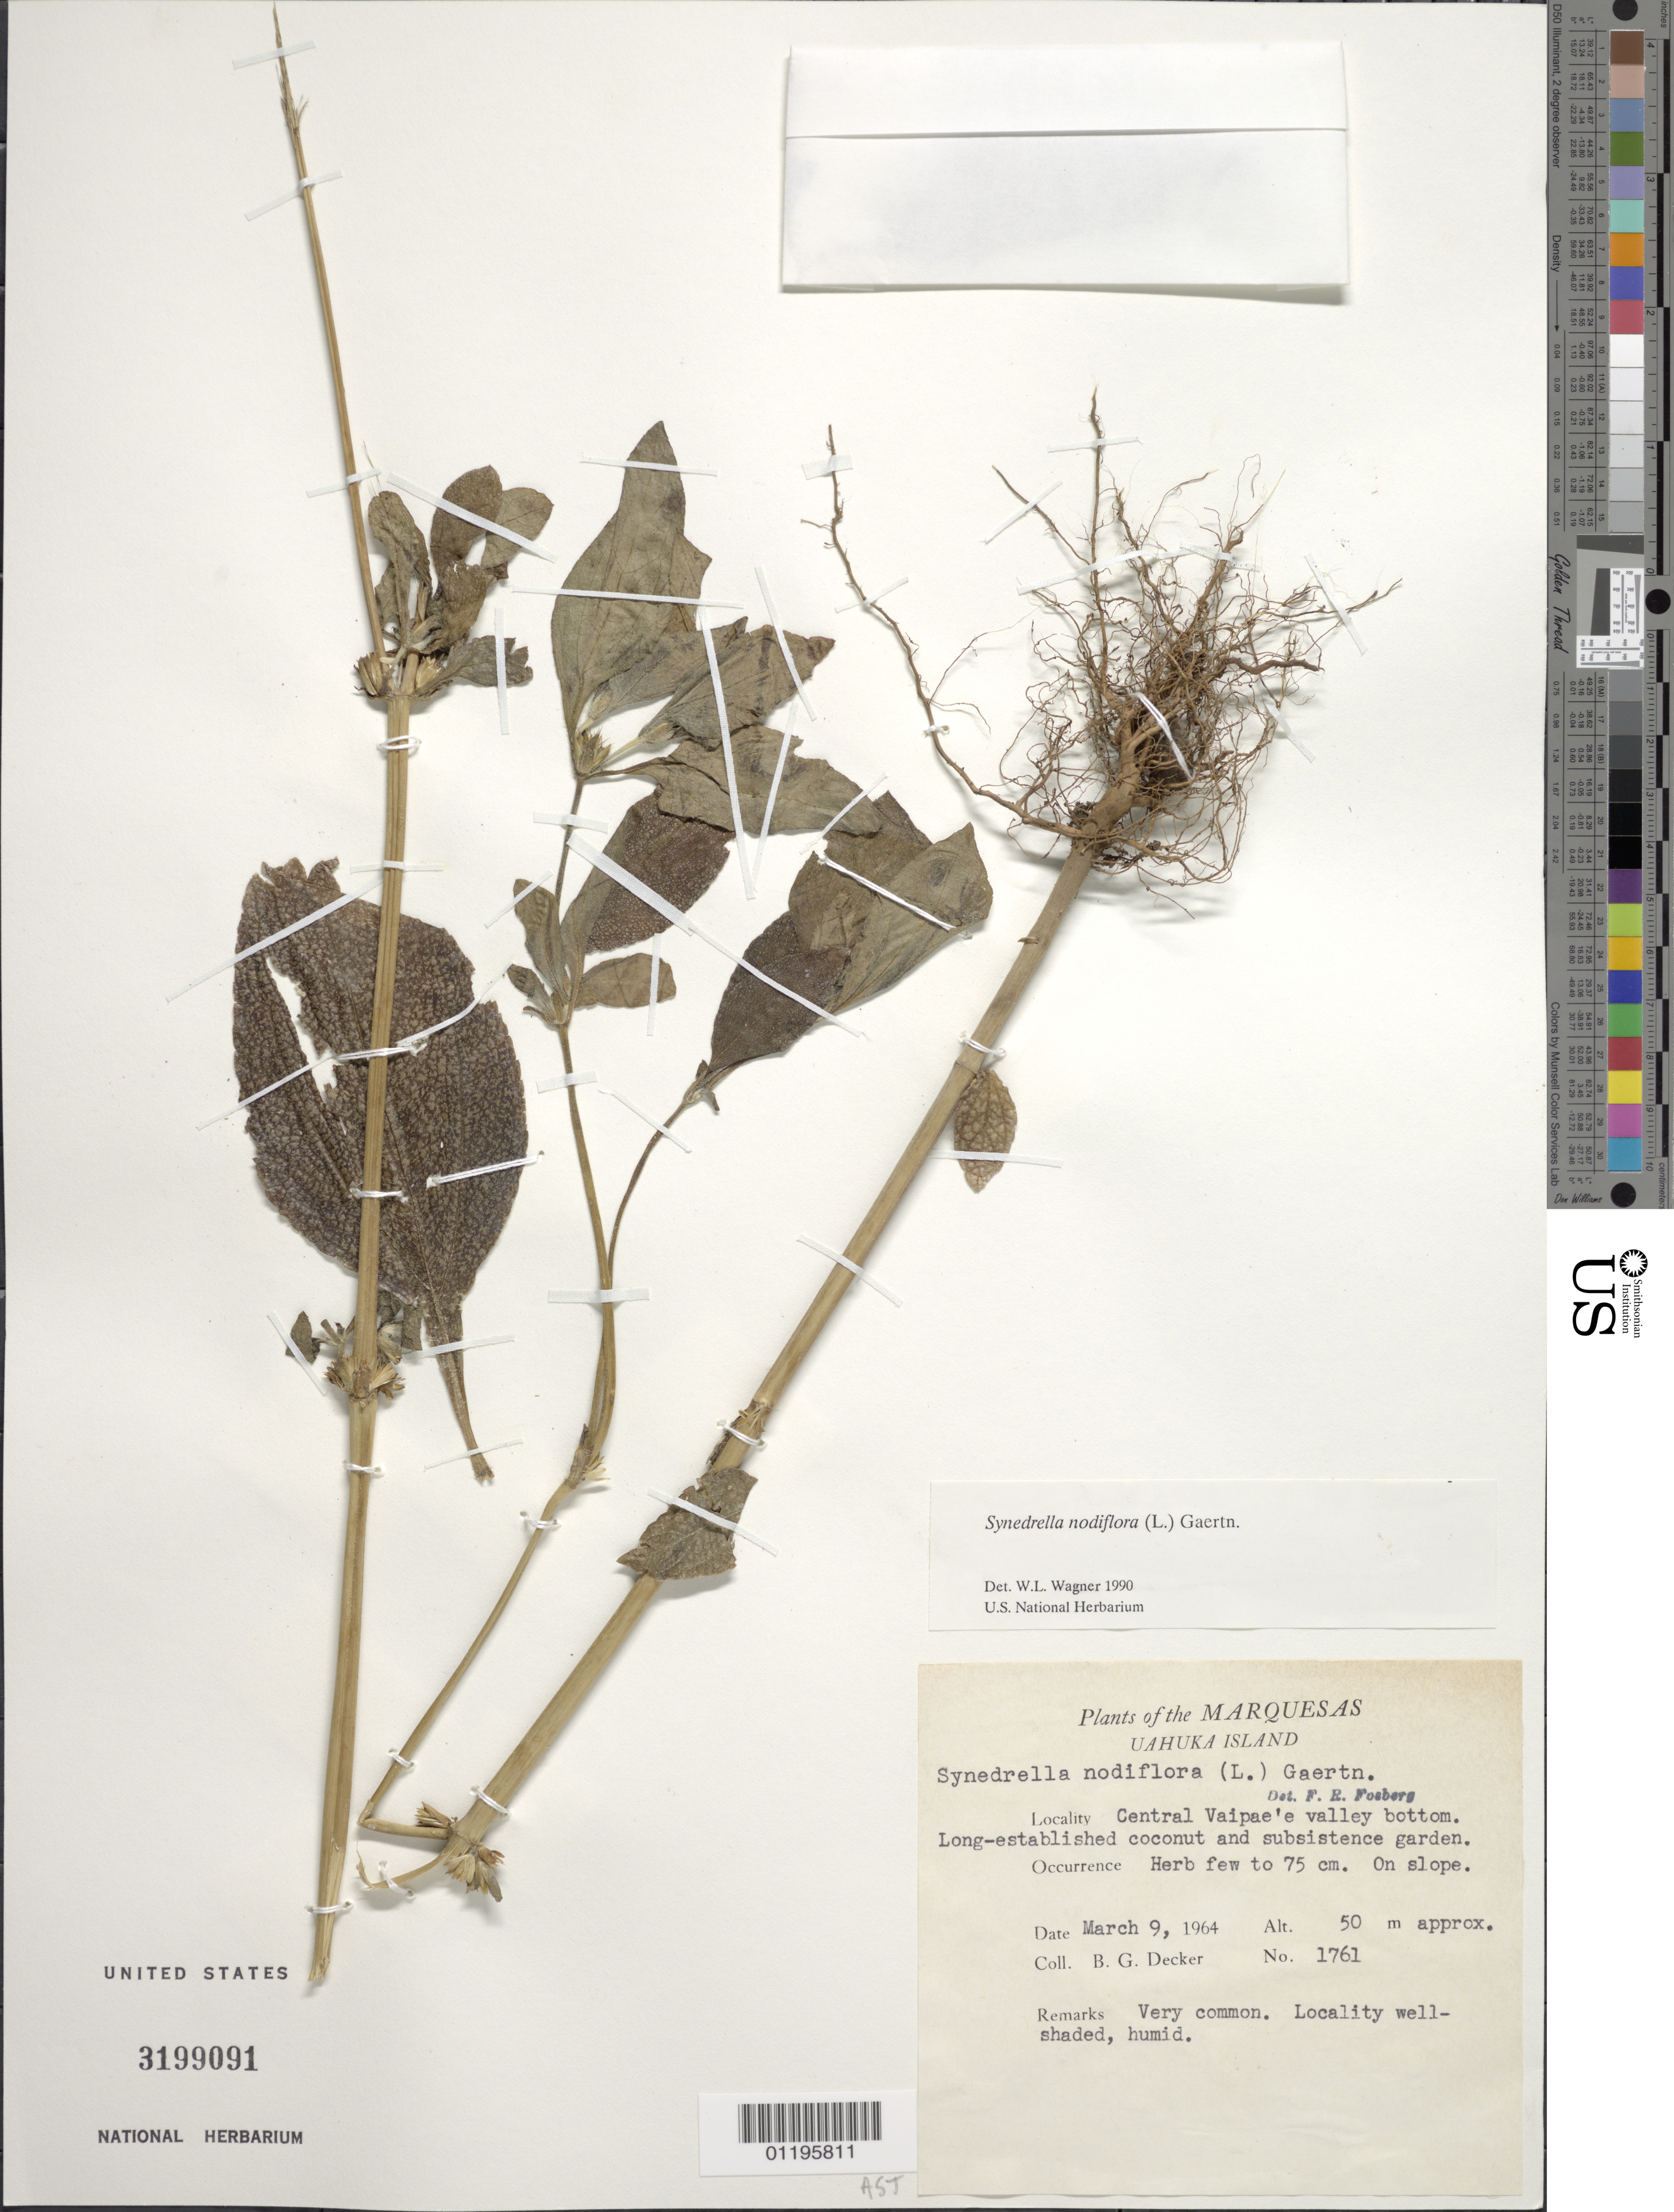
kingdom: Plantae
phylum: Tracheophyta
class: Magnoliopsida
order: Asterales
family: Asteraceae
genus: Synedrella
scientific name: Synedrella nodiflora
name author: (L.) Gaertn.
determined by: Wagner, W. L., (BOT), Smithsonian Institution - National Museum of Natural History (UNITED STATES)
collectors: B. G. Decker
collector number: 1761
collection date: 1964-03-09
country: French Polynesia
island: Ua Huka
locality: central Vaipae'e Valley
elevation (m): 50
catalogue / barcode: US 3199091